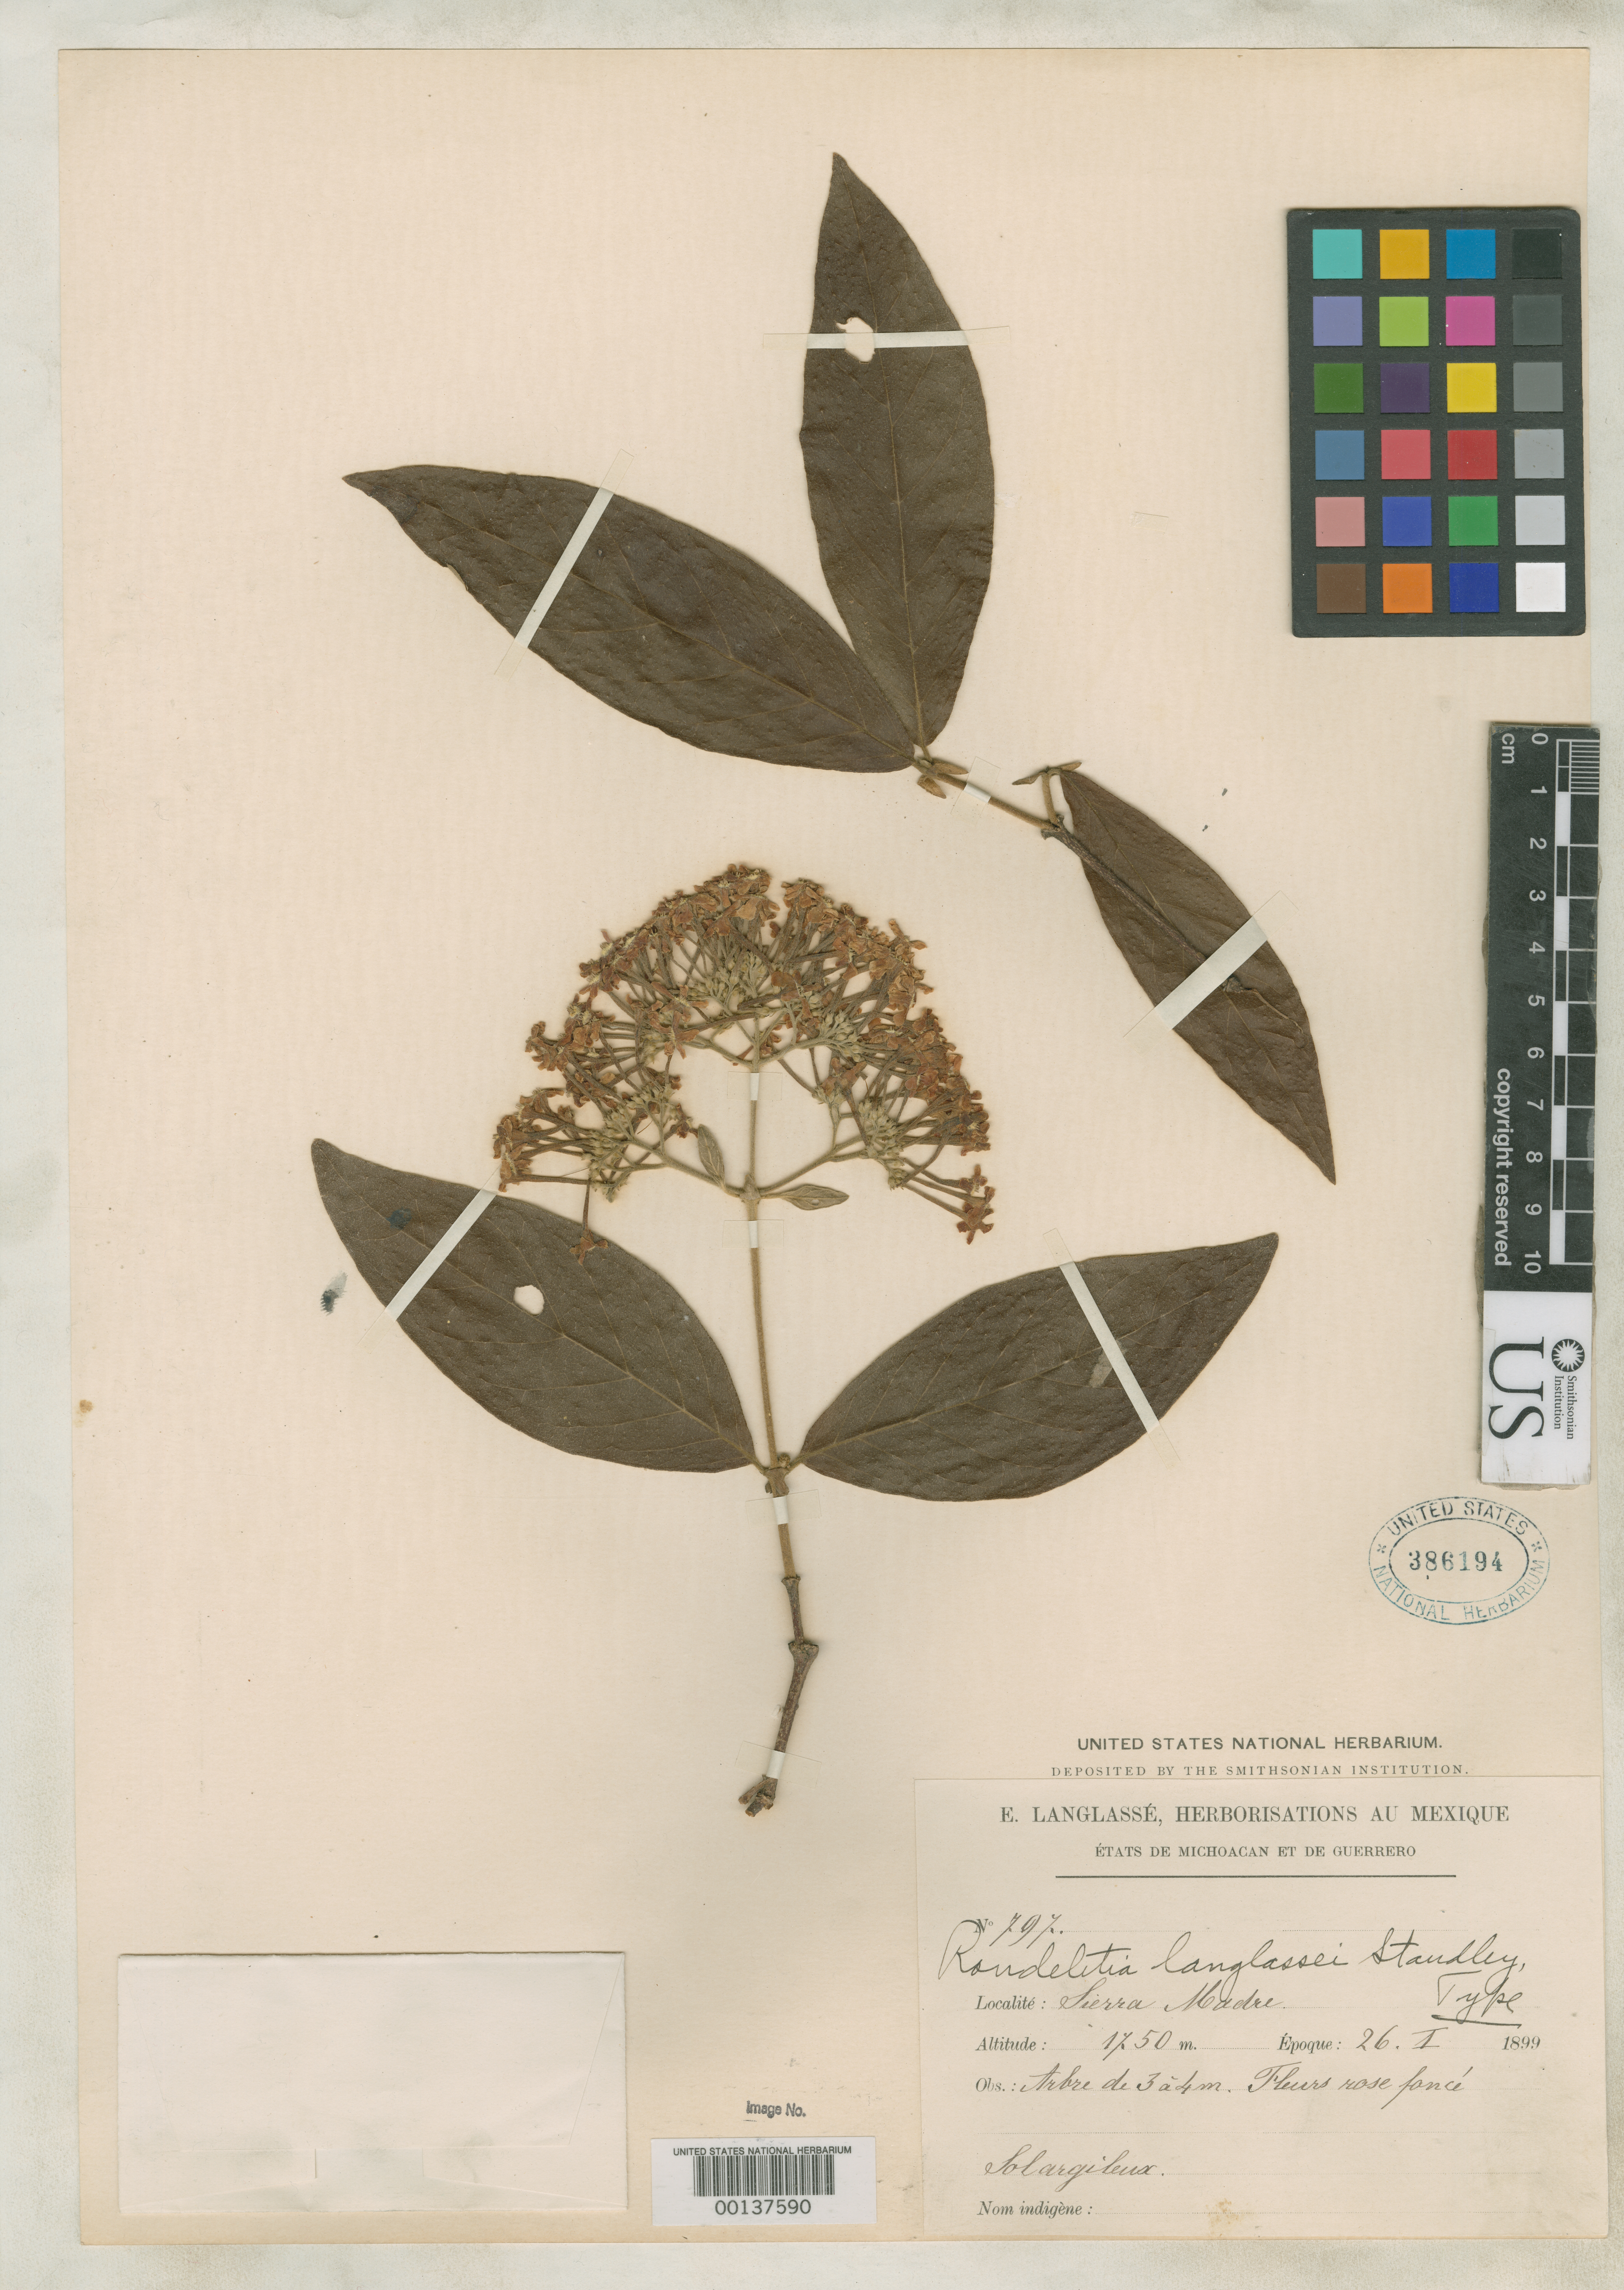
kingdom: Plantae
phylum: Tracheophyta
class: Magnoliopsida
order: Gentianales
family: Rubiaceae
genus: Rondeletia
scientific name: Rondeletia langlassei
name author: Standl.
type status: Holotype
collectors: E. Langlassé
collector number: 797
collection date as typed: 26 Jan 1899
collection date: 1899-01-26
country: Mexico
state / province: Guerrero / Michoacán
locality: Etats de Michoacan et de Guerrero. Sierra Madre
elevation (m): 1750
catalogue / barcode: US 386194